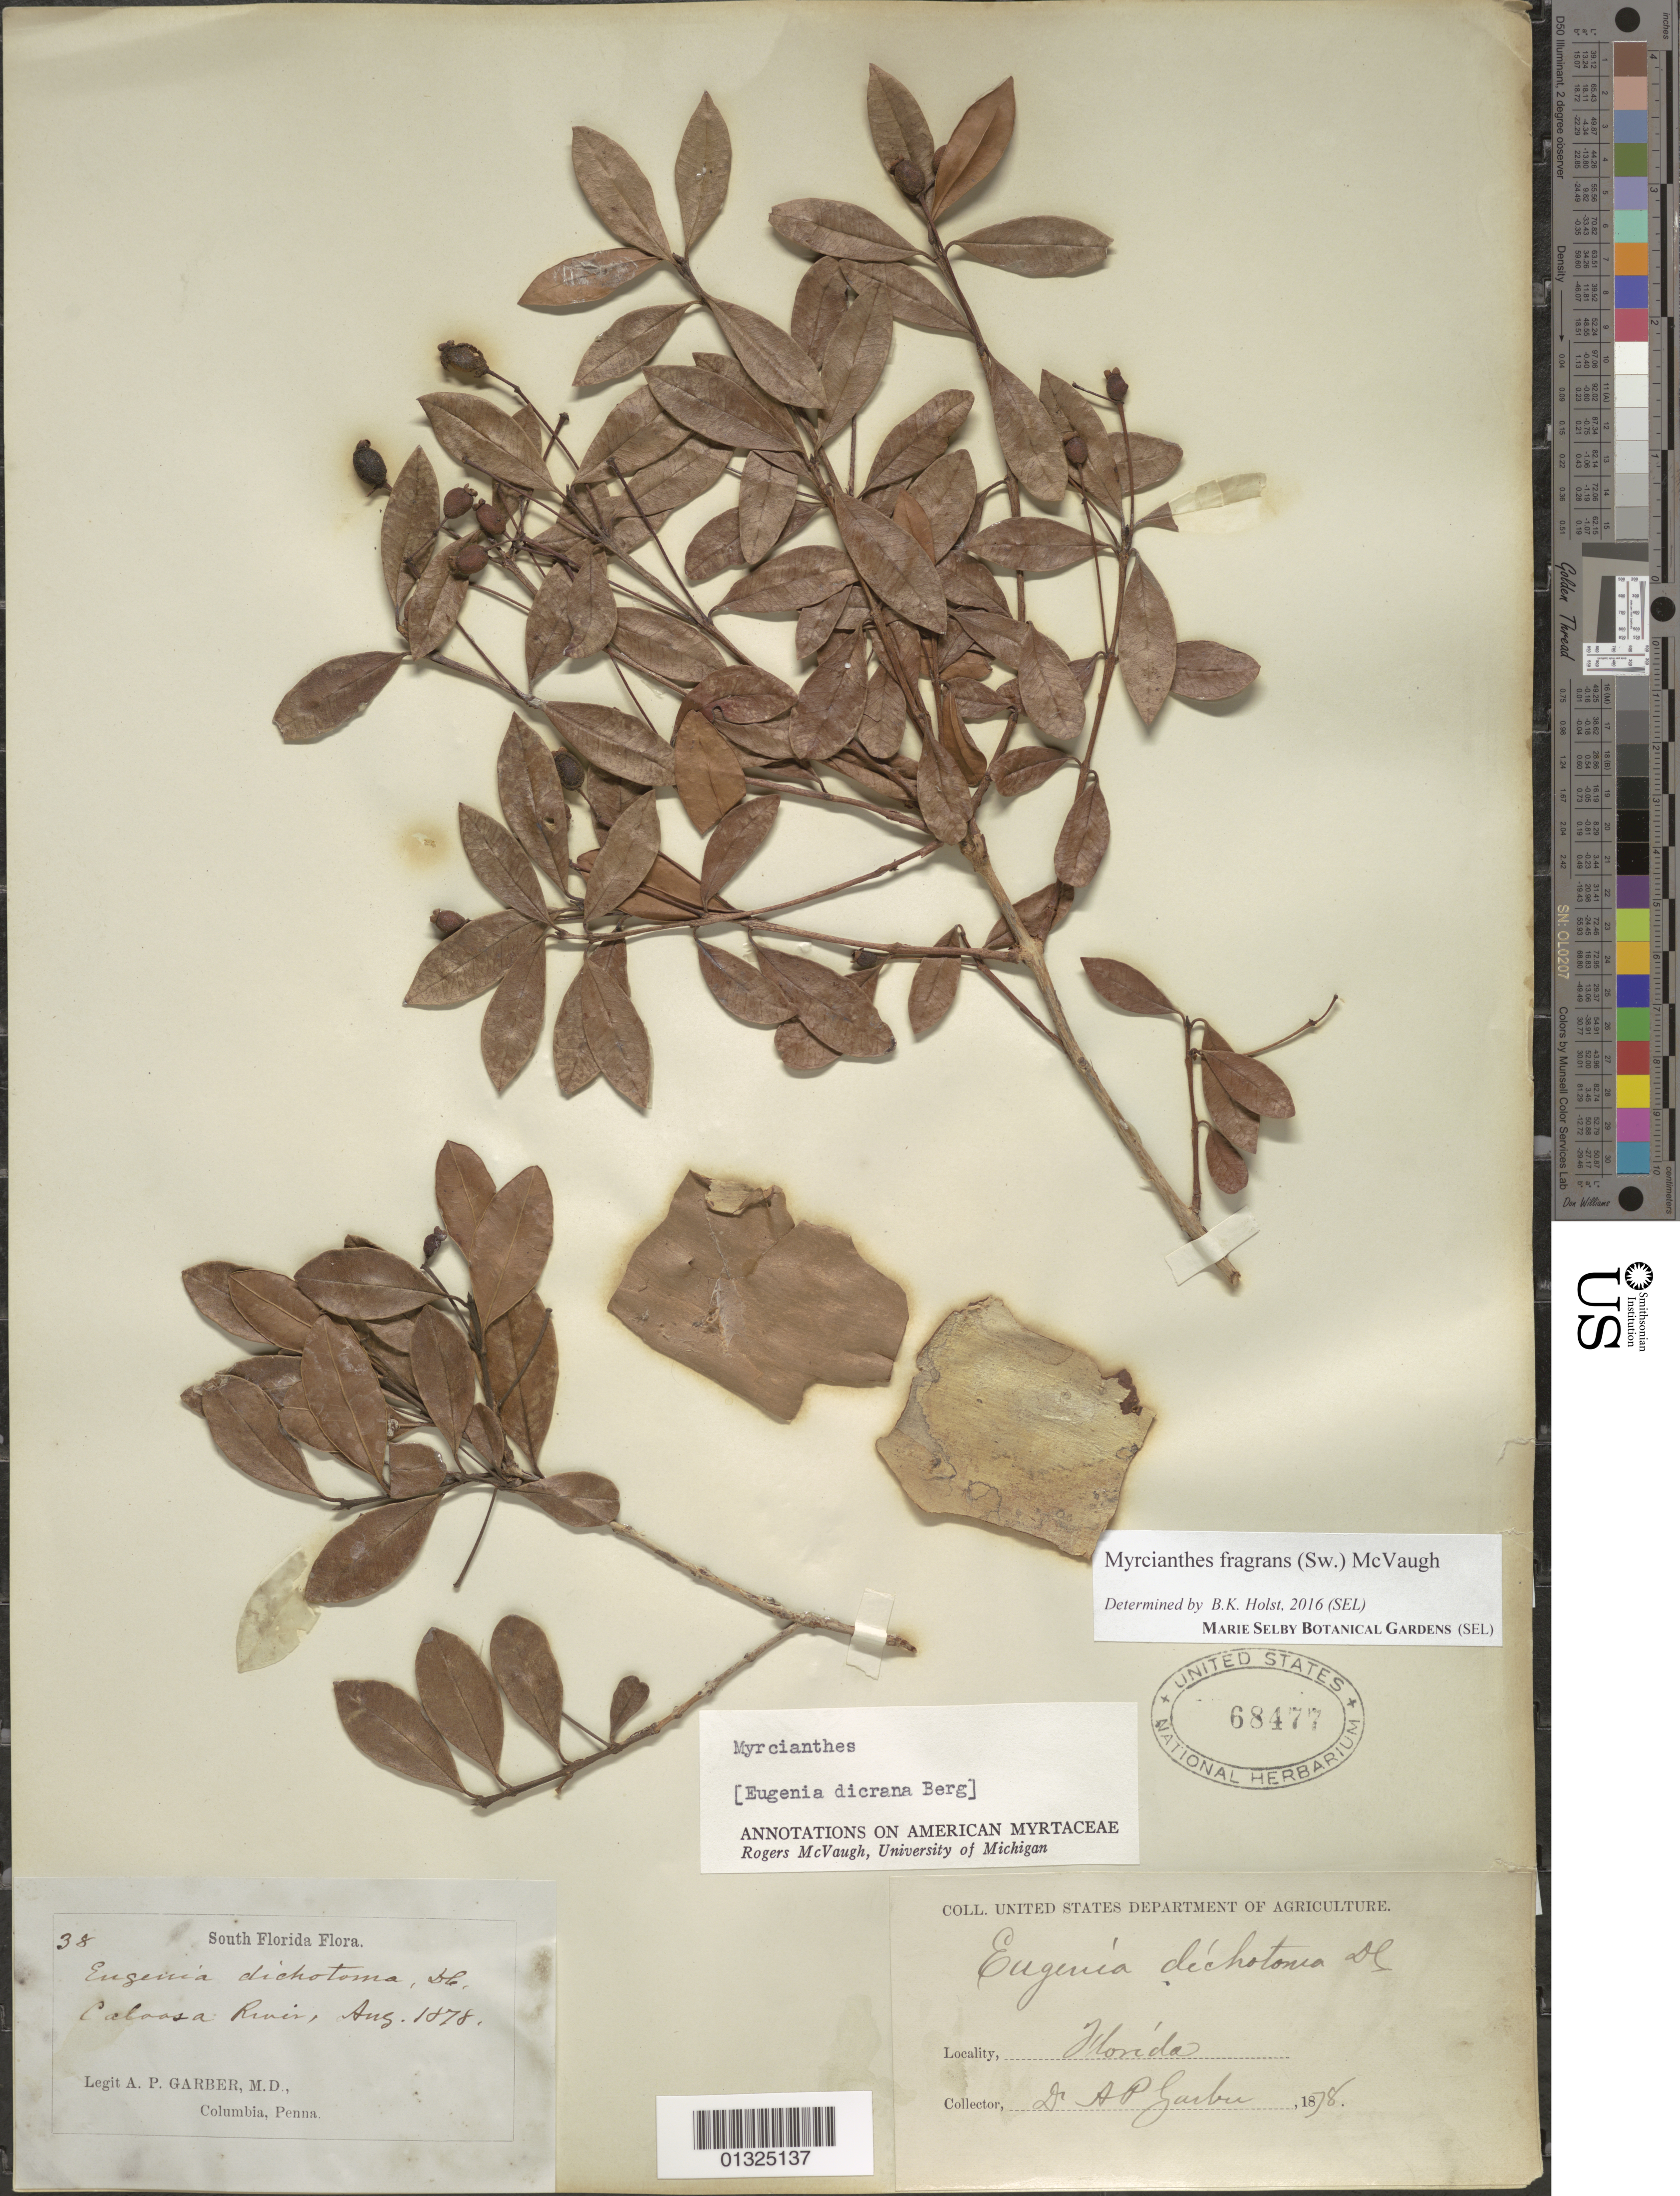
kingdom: Plantae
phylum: Tracheophyta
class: Magnoliopsida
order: Myrtales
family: Myrtaceae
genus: Myrcianthes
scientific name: Myrcianthes fragrans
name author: (Sw.) McVaugh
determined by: Holst, Bruce K.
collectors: A. P. Garber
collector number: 38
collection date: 1978-08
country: United States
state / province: Florida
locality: Caloosa River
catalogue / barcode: US 68477